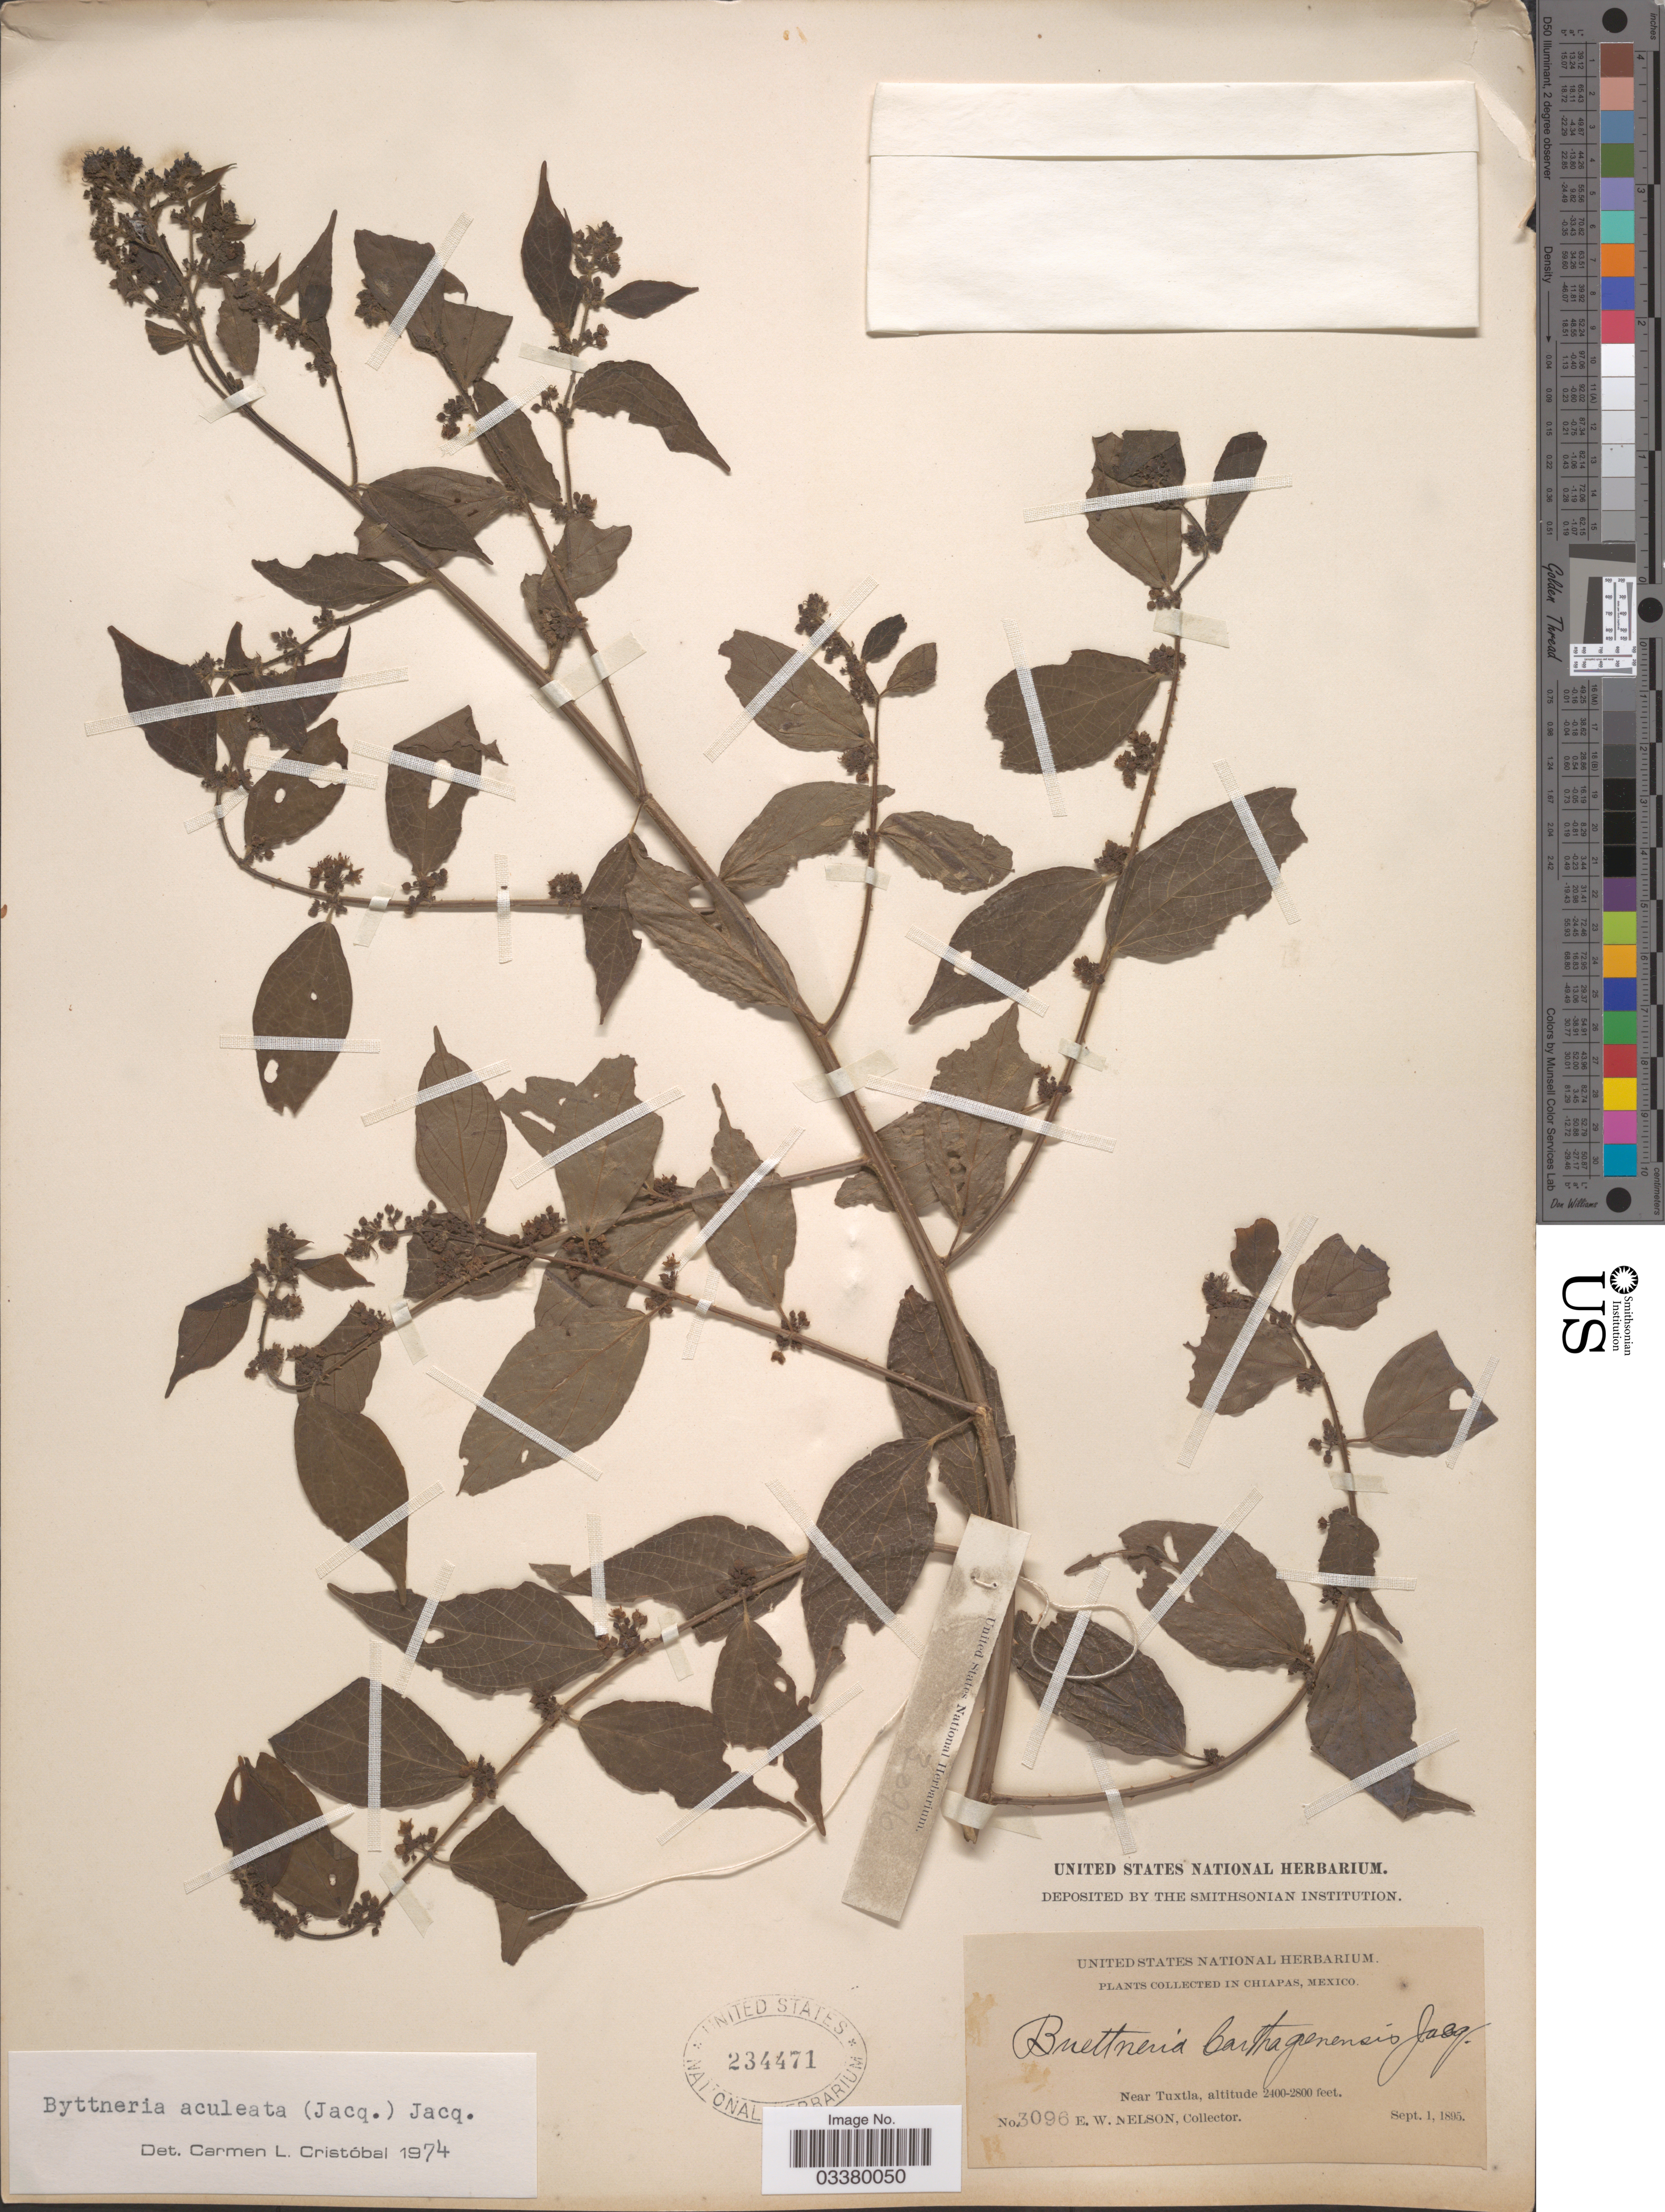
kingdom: Plantae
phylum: Tracheophyta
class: Magnoliopsida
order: Malvales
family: Malvaceae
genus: Byttneria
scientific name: Byttneria aculeata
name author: (Jacq.) Jacq.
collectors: E. W. Nelson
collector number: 3096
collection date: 1895-09-01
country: Mexico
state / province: Chiapas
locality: Near Tuxtla.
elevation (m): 732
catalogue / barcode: US 234471